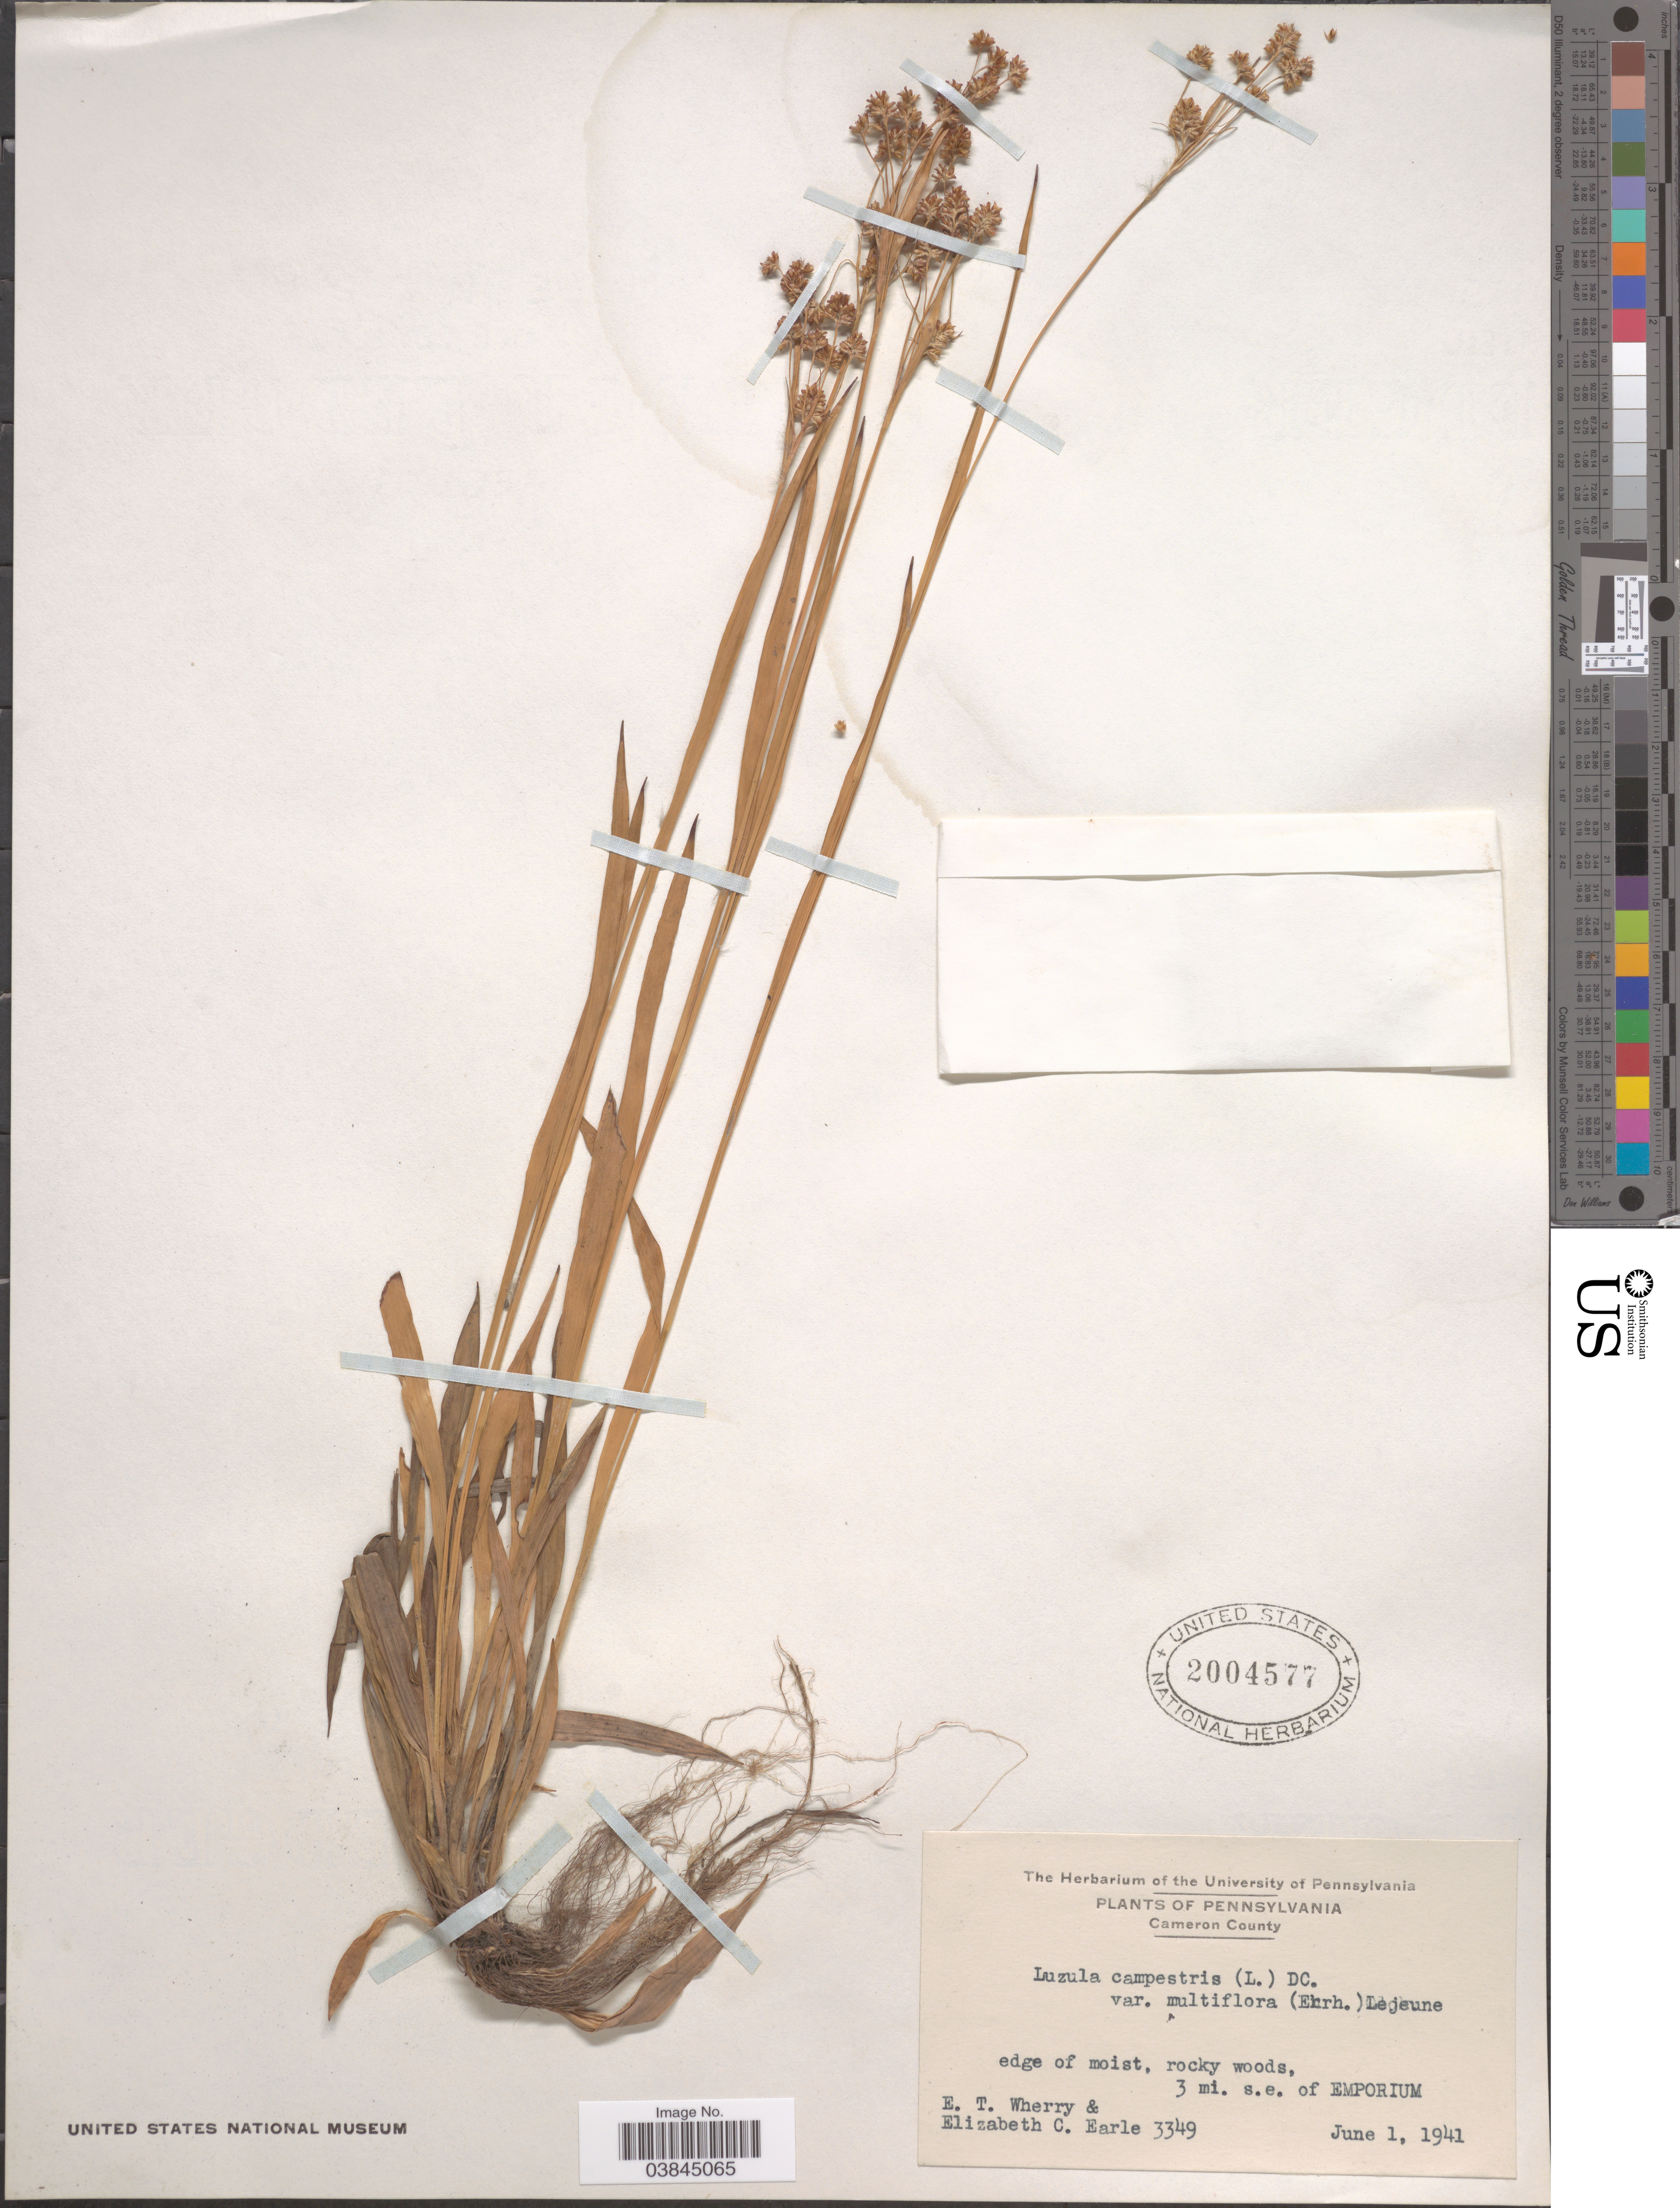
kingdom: Plantae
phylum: Tracheophyta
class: Liliopsida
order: Poales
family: Juncaceae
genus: Luzula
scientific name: Luzula campestris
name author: (L.) DC.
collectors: E. T. Wherry & E. C. Earle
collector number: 3349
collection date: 1941-06-01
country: United States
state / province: Pennsylvania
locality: Cameron County. 3 mi. s.e. of Emporium.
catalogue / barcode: US 2004577